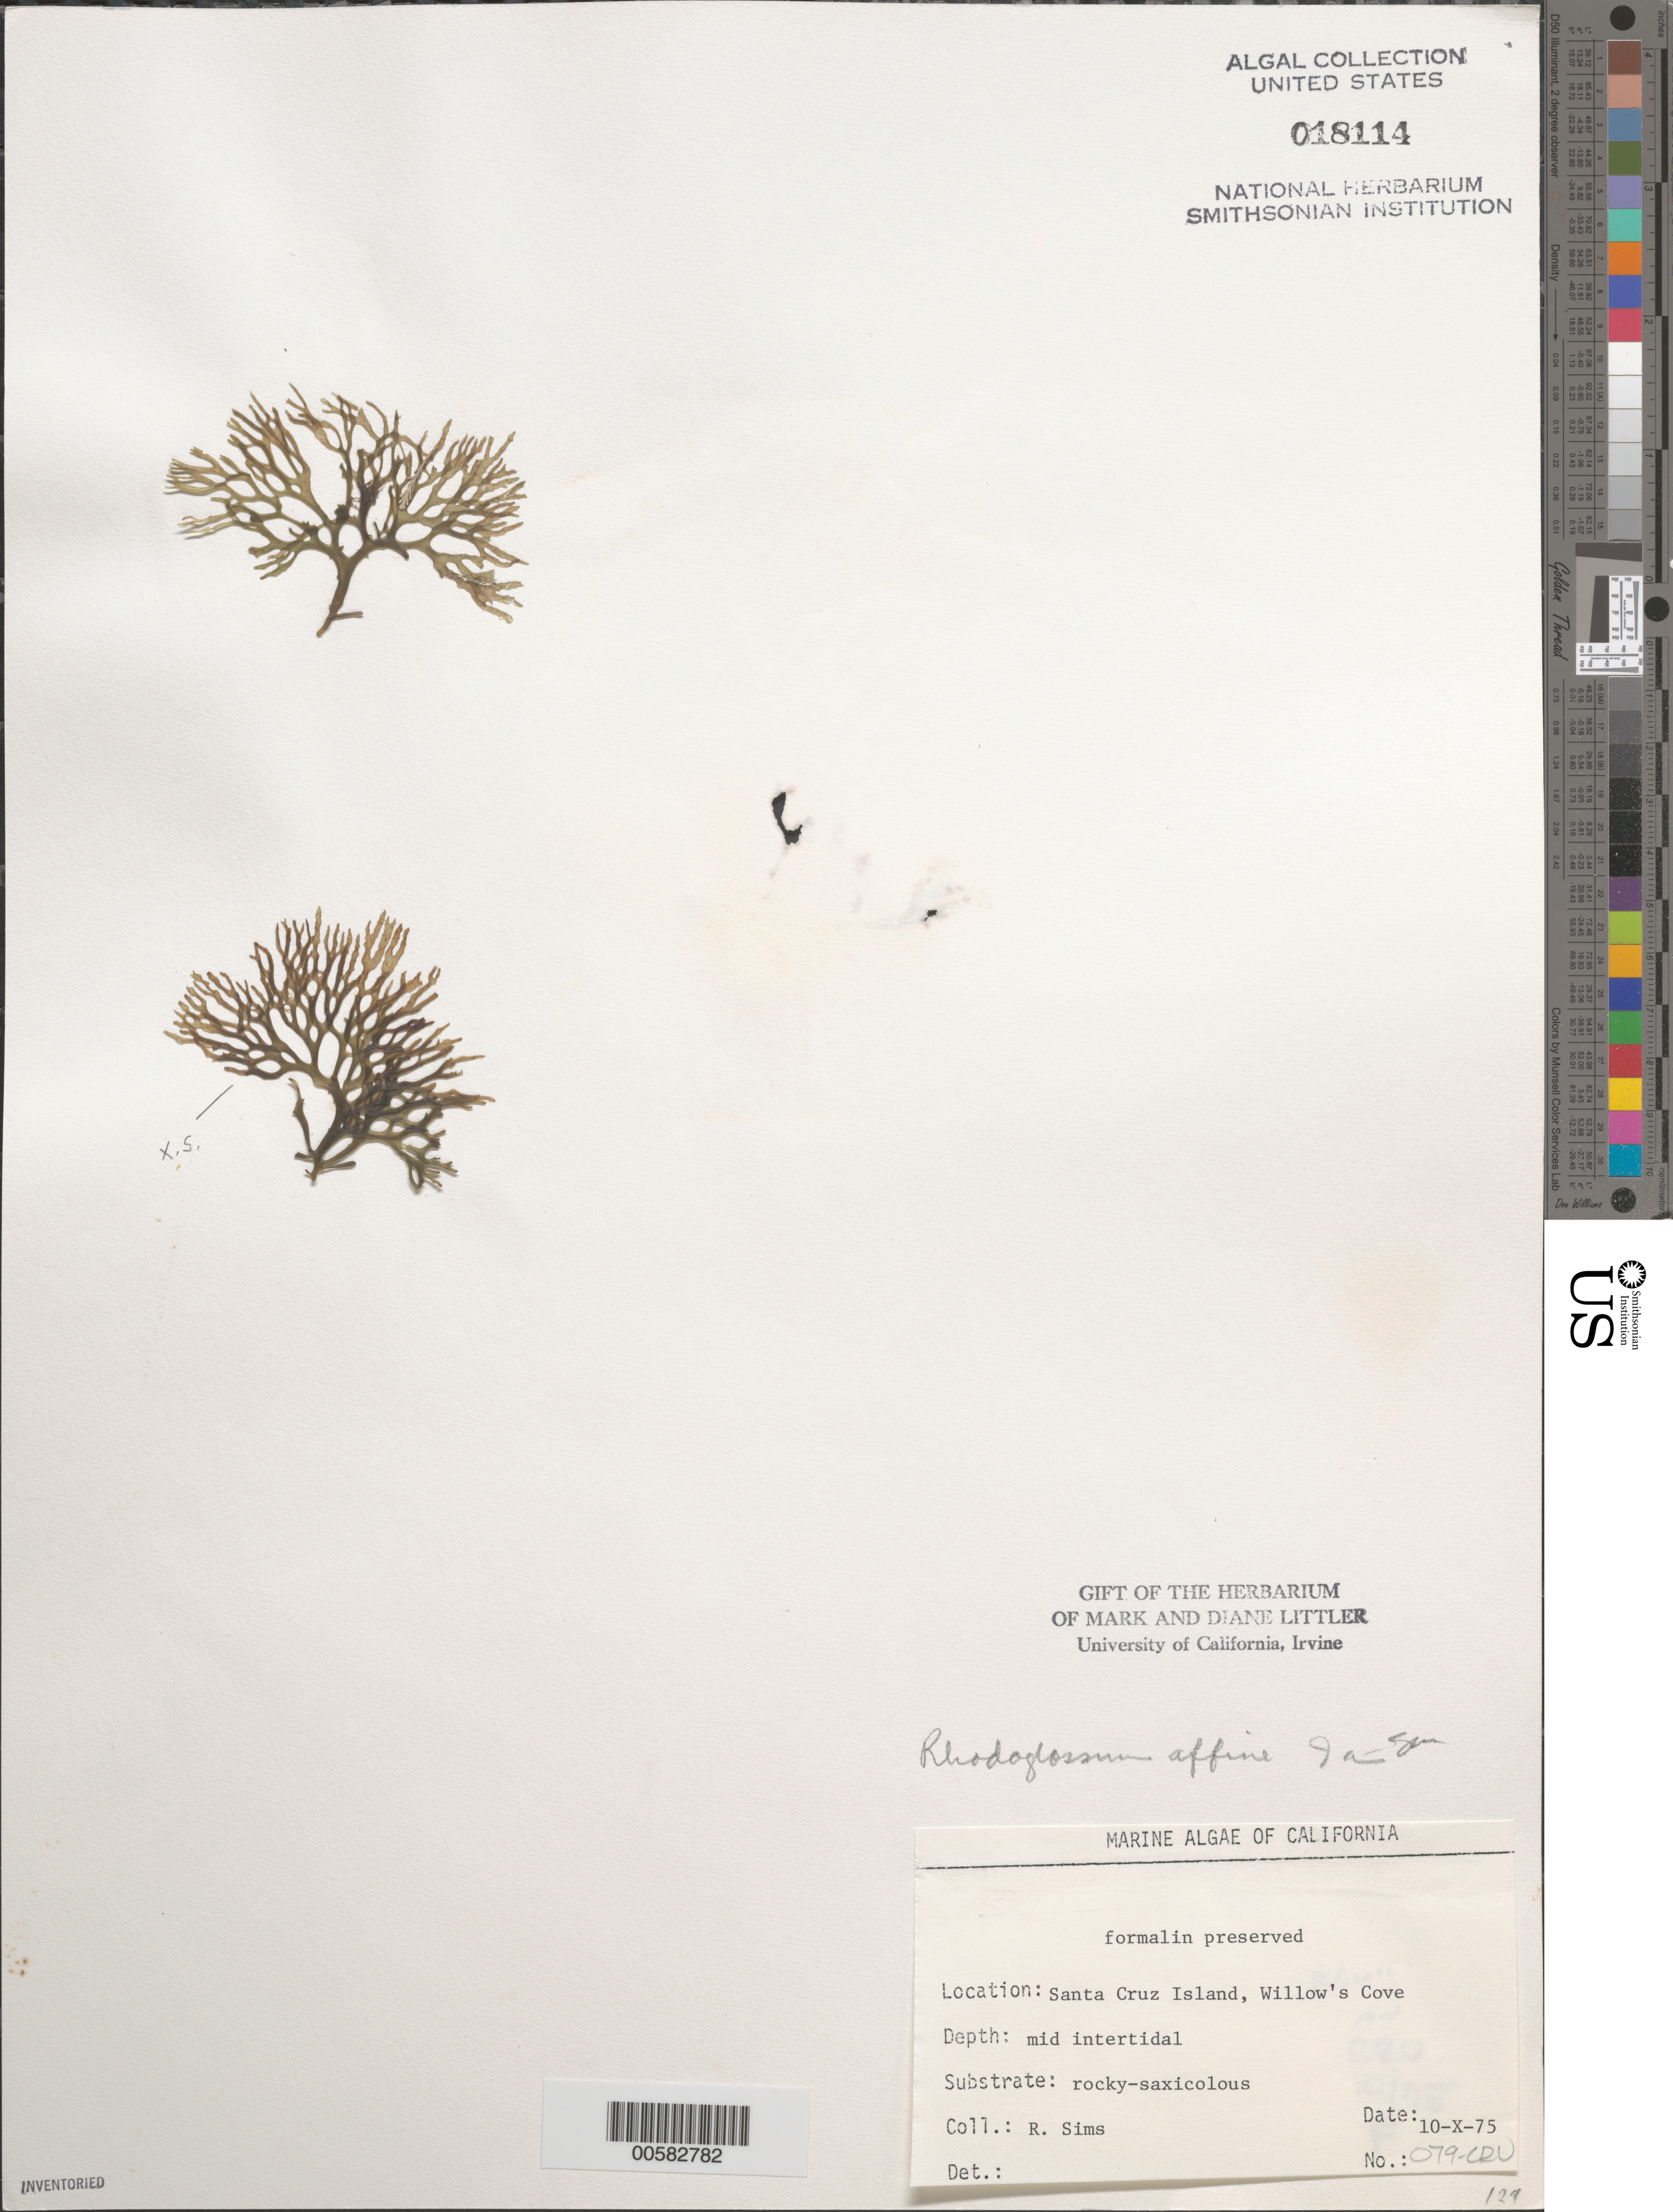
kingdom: Plantae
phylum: Rhodophyta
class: Florideophyceae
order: Gigartinales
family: Gigartinaceae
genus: Mazzaella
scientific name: Mazzaella affinis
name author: (Harvey) Fredericq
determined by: Algae name updating Project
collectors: R. H. Sims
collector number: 079-CRU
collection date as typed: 10 Oct 1975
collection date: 1975-10-10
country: United States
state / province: California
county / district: Santa Barbara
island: Santa Cruz Island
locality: Willows Cove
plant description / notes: BLM-SOCALBIGHT Rocky Intertidal Survey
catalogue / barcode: US 18114